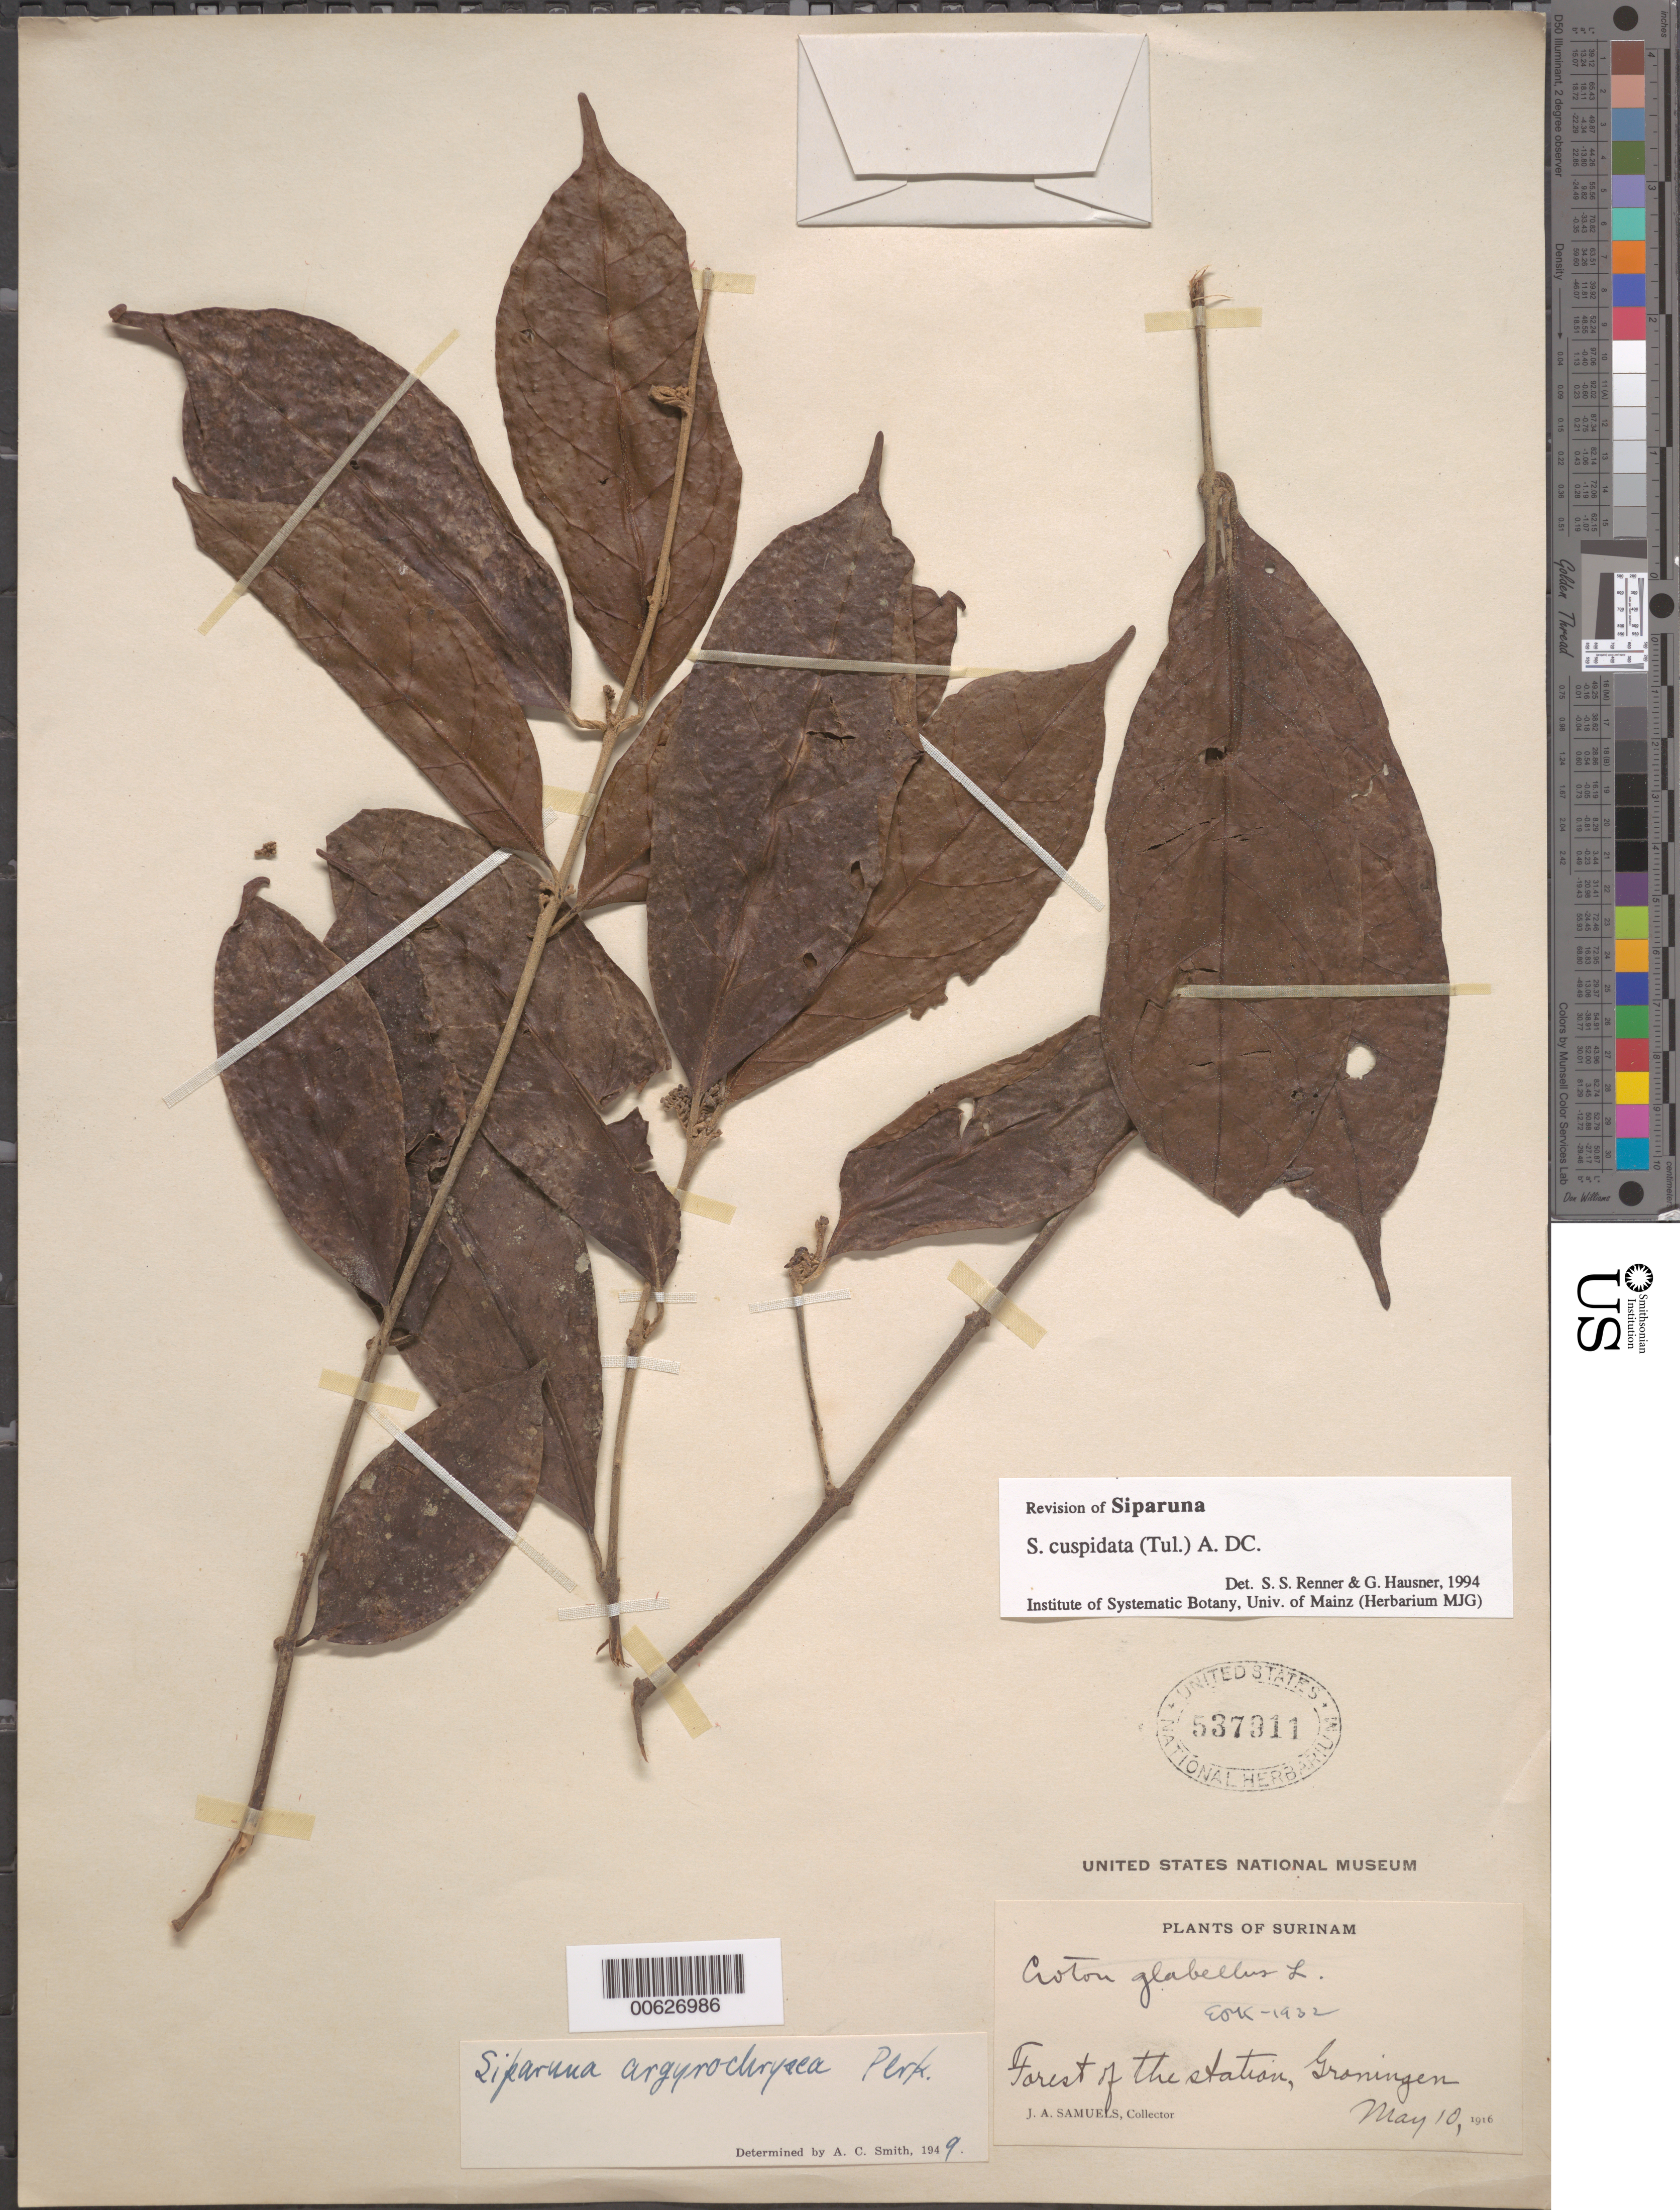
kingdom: Plantae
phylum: Tracheophyta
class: Magnoliopsida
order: Laurales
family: Siparunaceae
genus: Siparuna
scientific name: Siparuna cuspidata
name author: (Tul.) A. DC.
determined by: Renner, S. S.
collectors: J. A. Samuels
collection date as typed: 10-May-16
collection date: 1916-05-10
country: Suriname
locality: Groningen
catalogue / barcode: US 537911